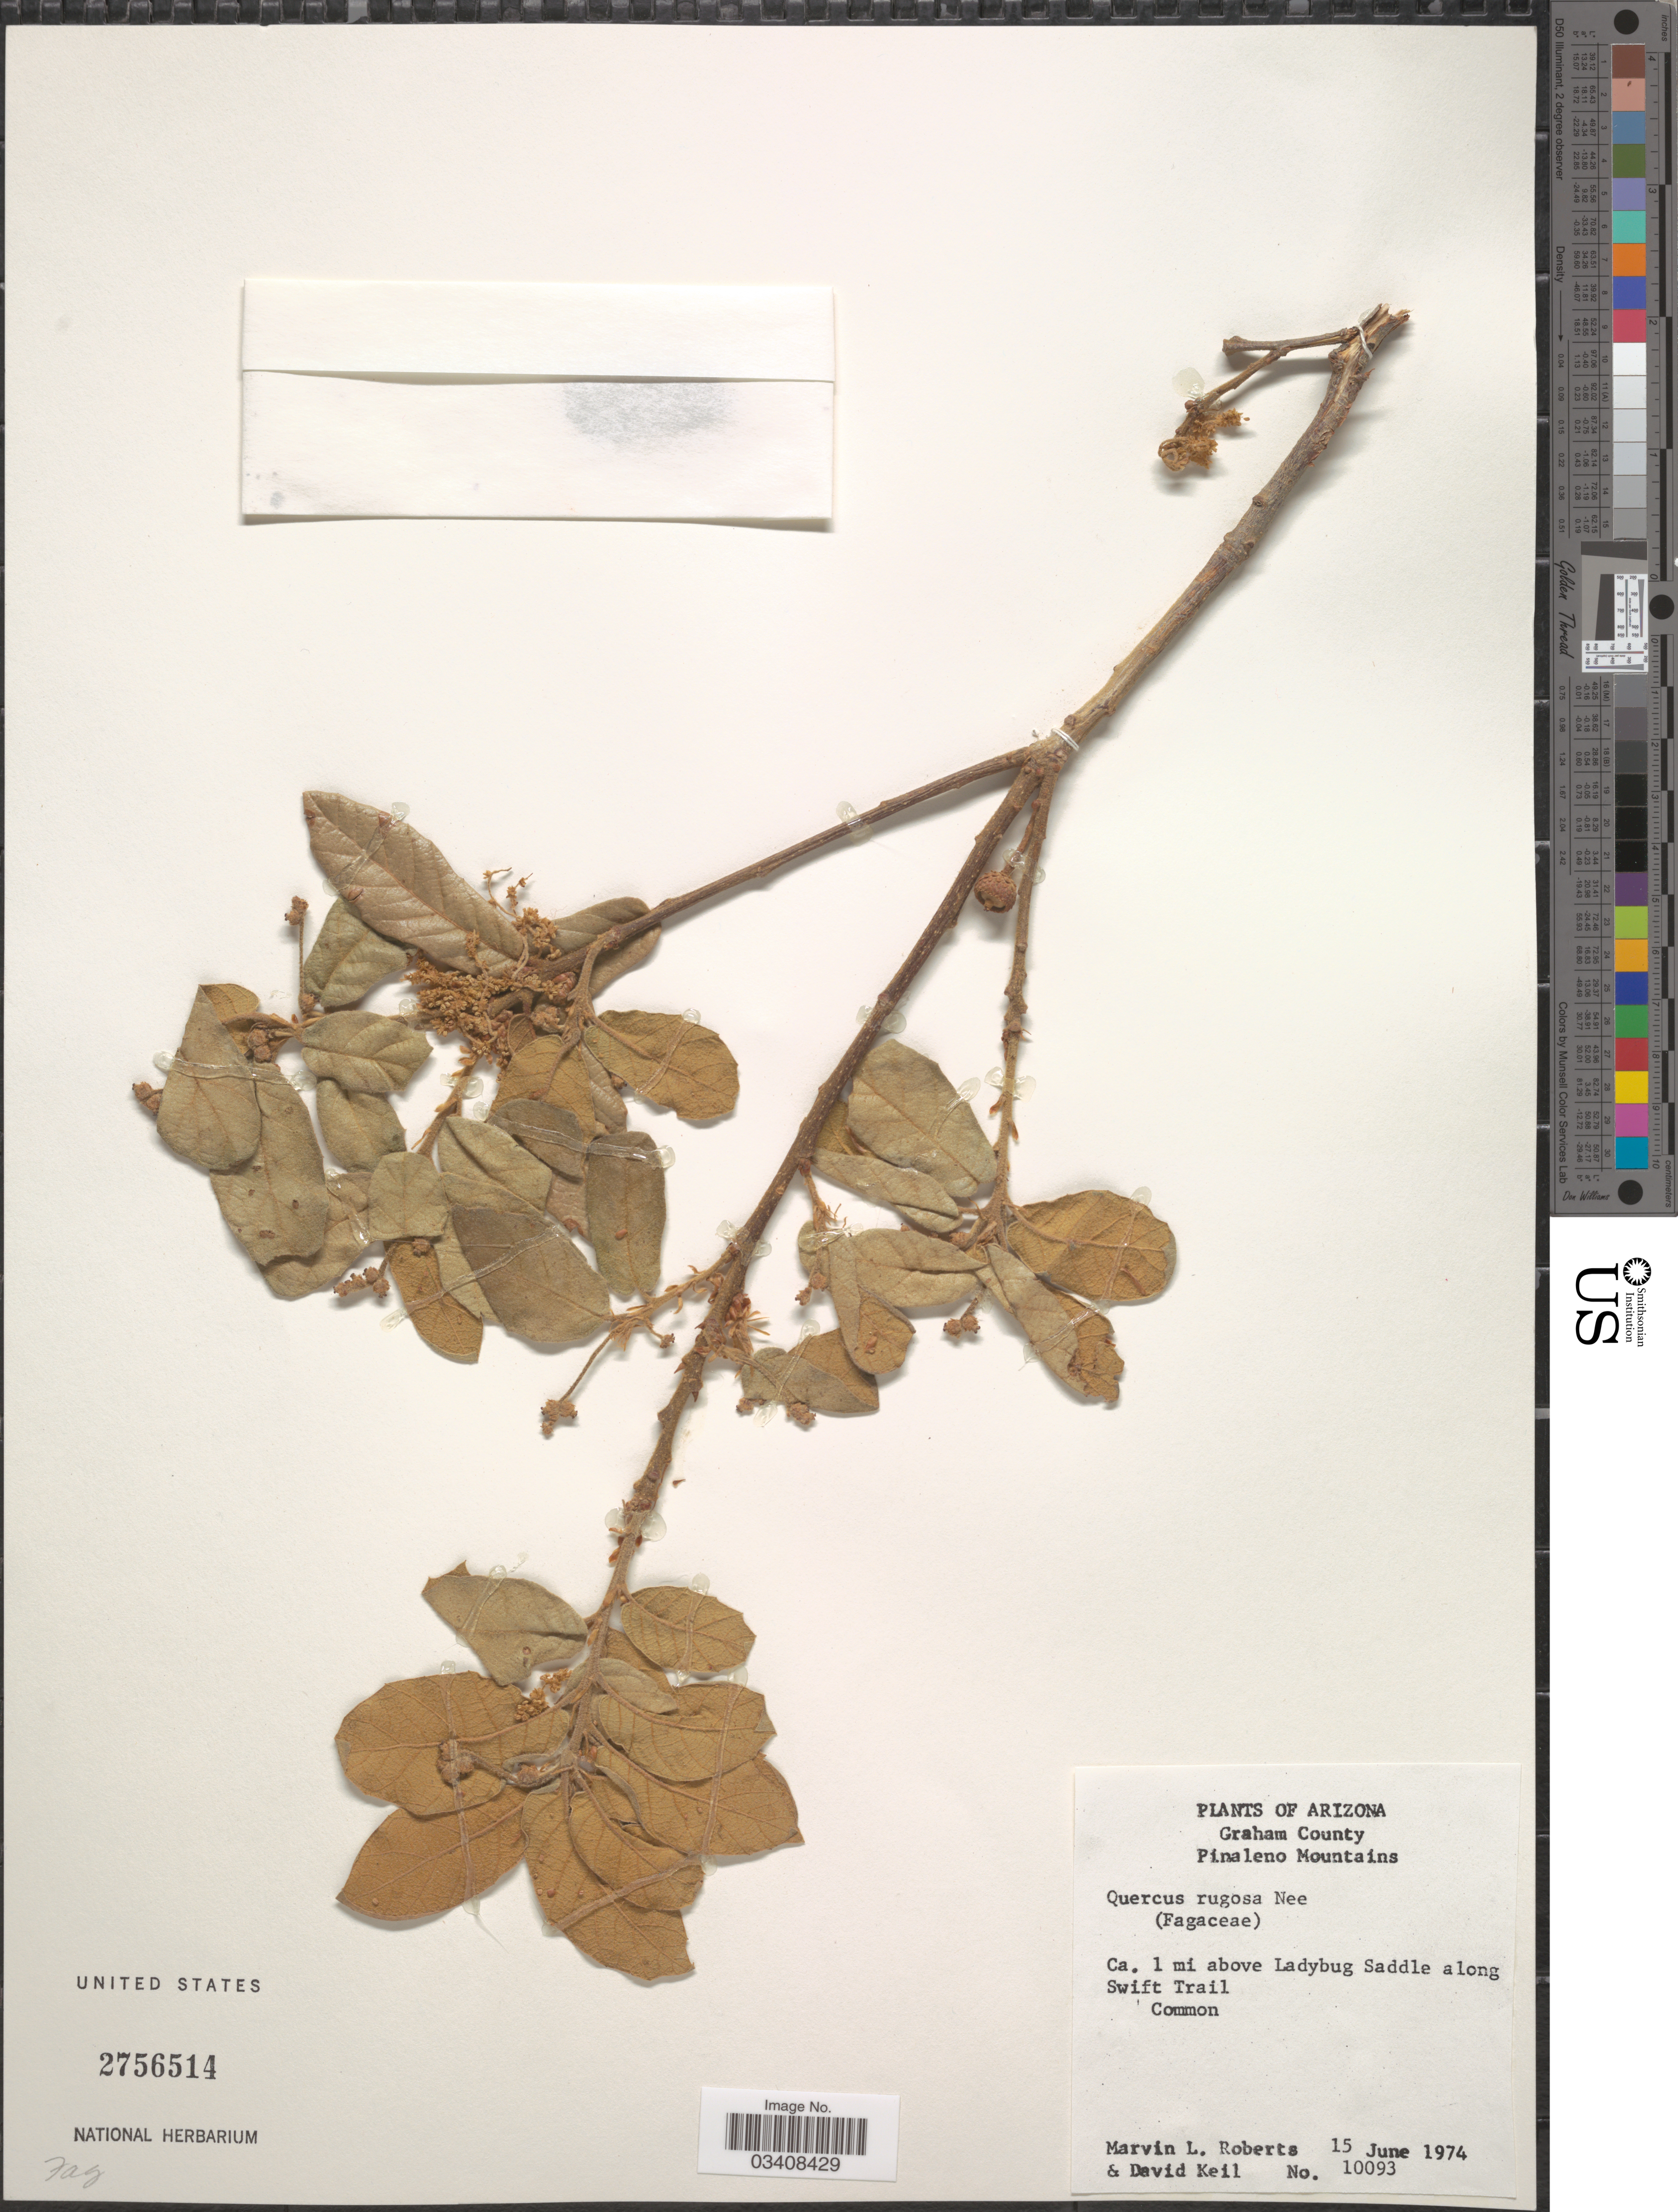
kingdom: Plantae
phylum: Tracheophyta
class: Magnoliopsida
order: Fagales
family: Fagaceae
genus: Quercus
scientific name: Quercus rugosa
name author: Née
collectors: M. Roberts & D. J. Keil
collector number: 10093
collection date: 1974-06-15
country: United States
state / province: Arizona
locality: Graham County. Pinaleno Mountains. Ca. 1 mi above Ladybug Saddle along Swift Trail.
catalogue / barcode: US 2756514